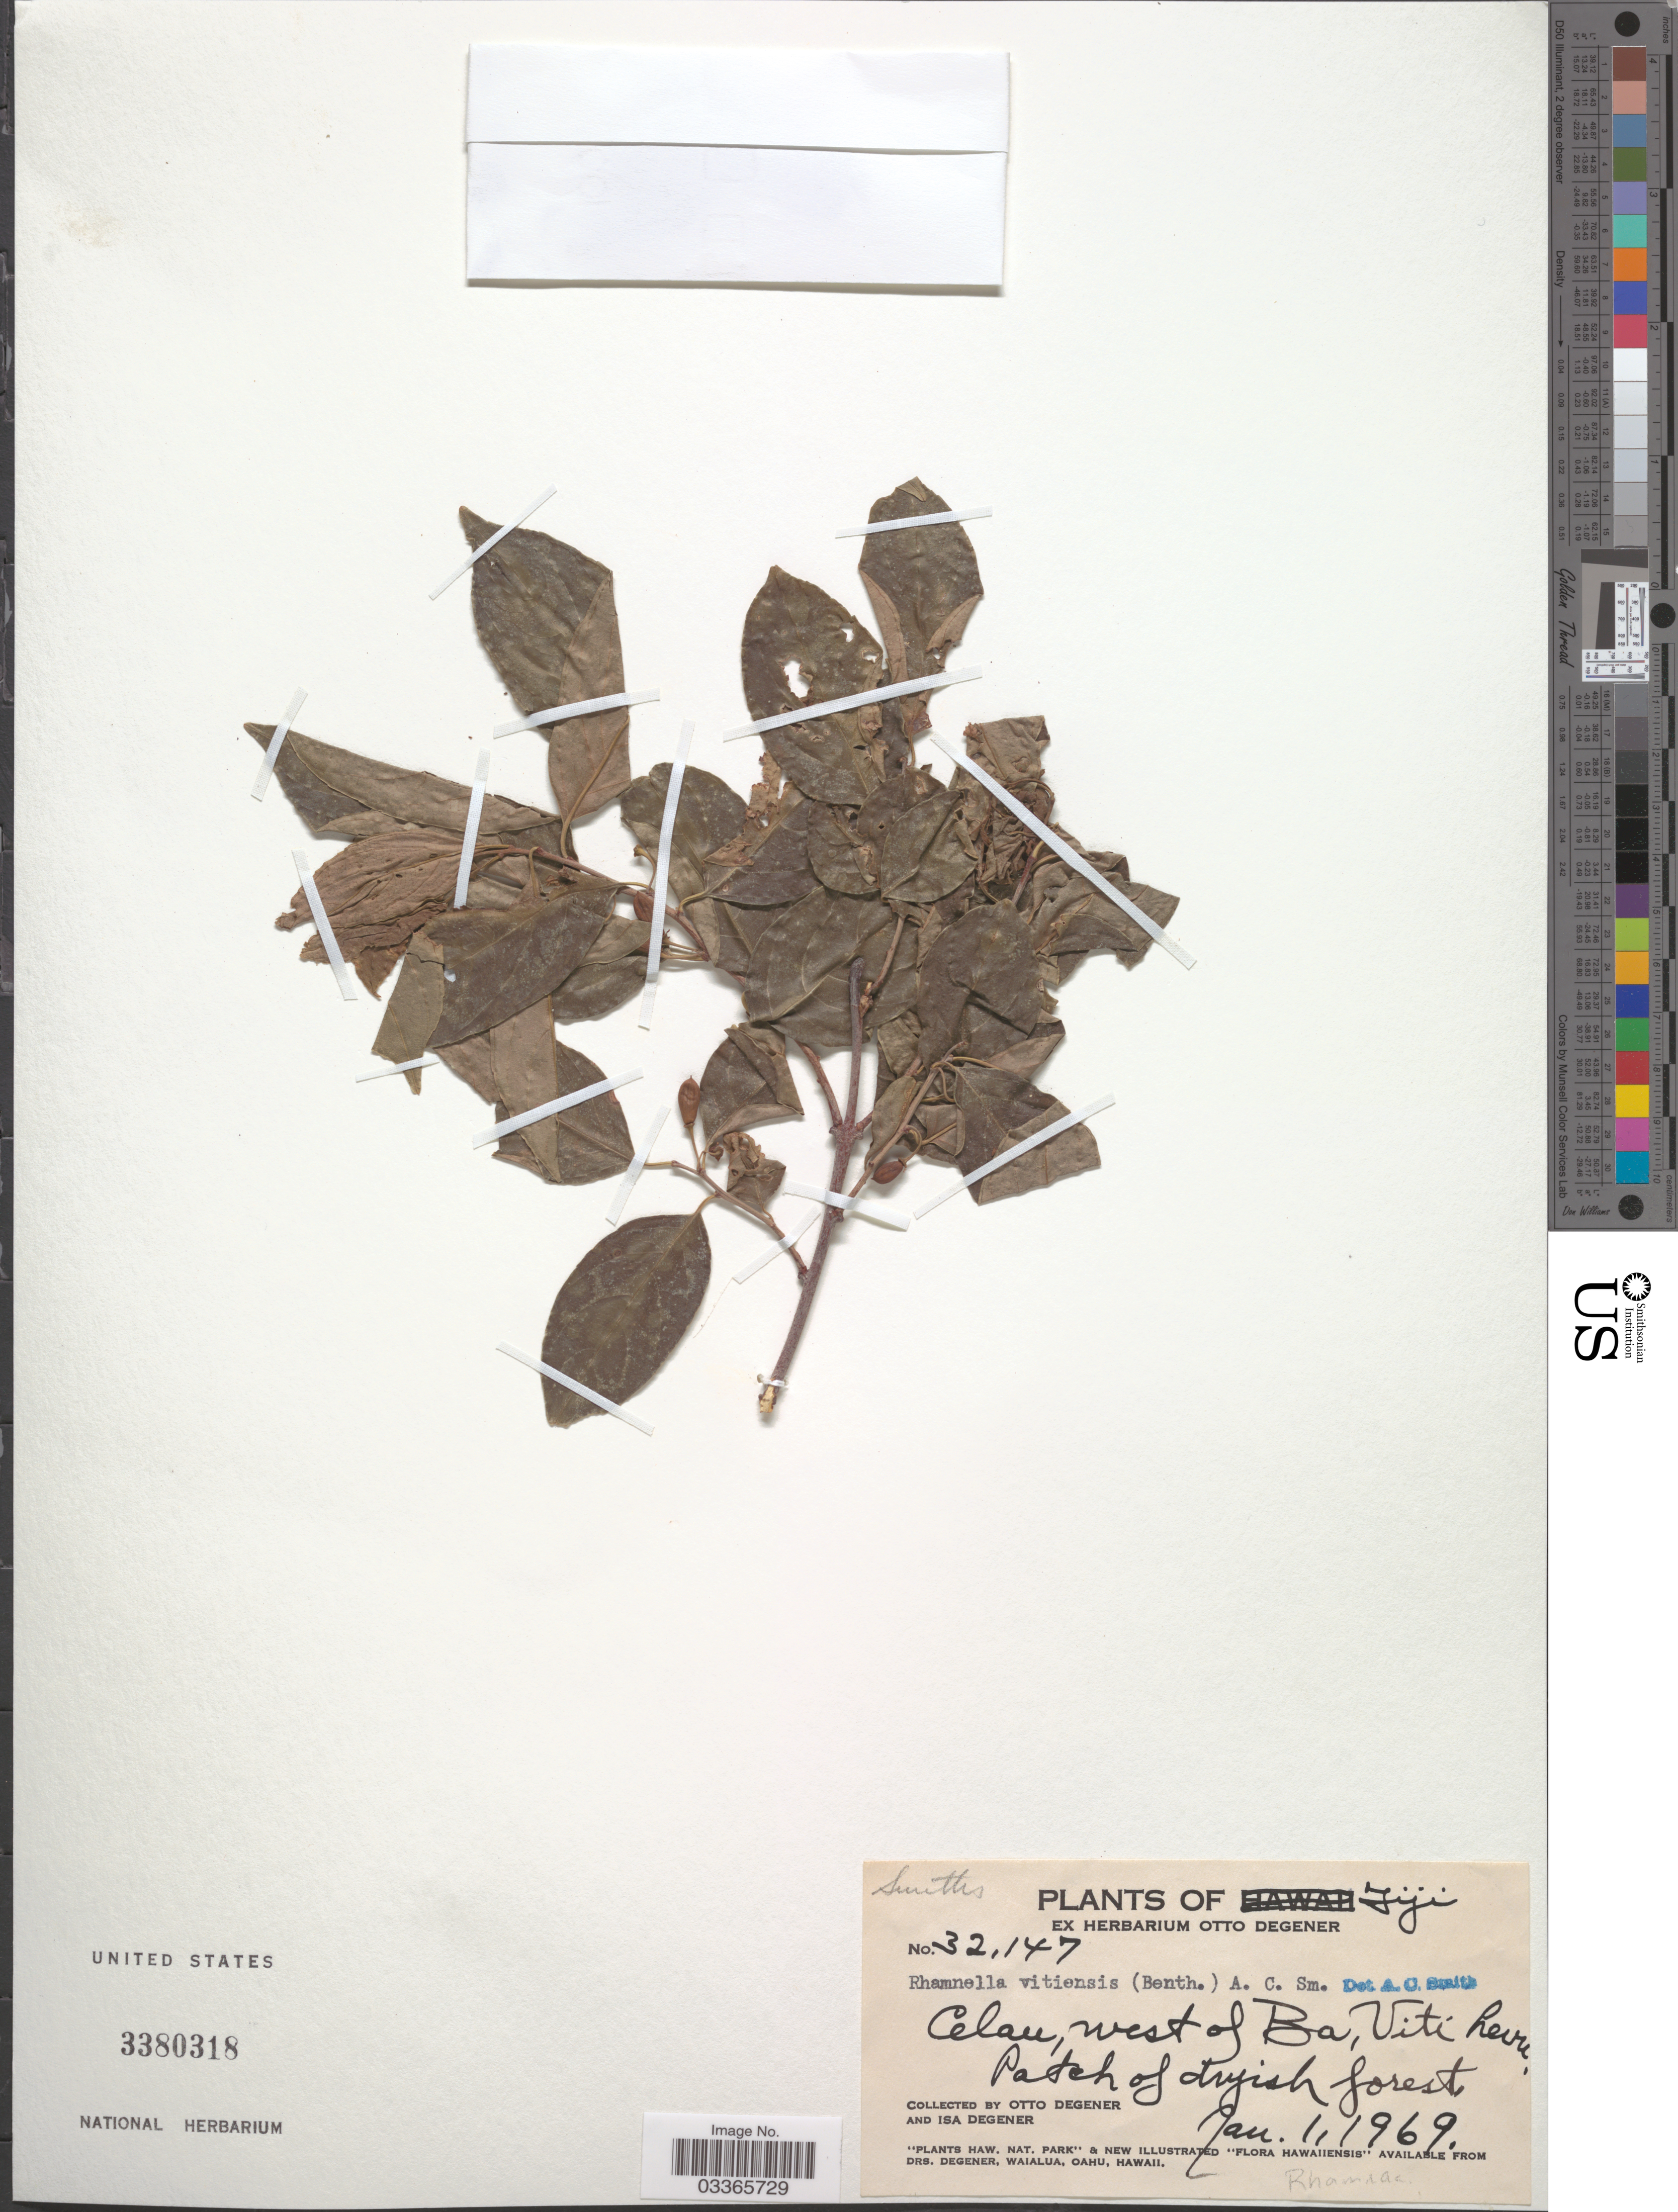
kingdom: Plantae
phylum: Tracheophyta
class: Magnoliopsida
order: Rosales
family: Rhamnaceae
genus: Rhamnella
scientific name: Rhamnella vitiensis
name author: (Benth.) A.C. Sm.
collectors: O. Degener & I. Degener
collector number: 32147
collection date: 1969-01-01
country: Fiji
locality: Celau, west of Ba, Viti Levu.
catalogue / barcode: US 3380318